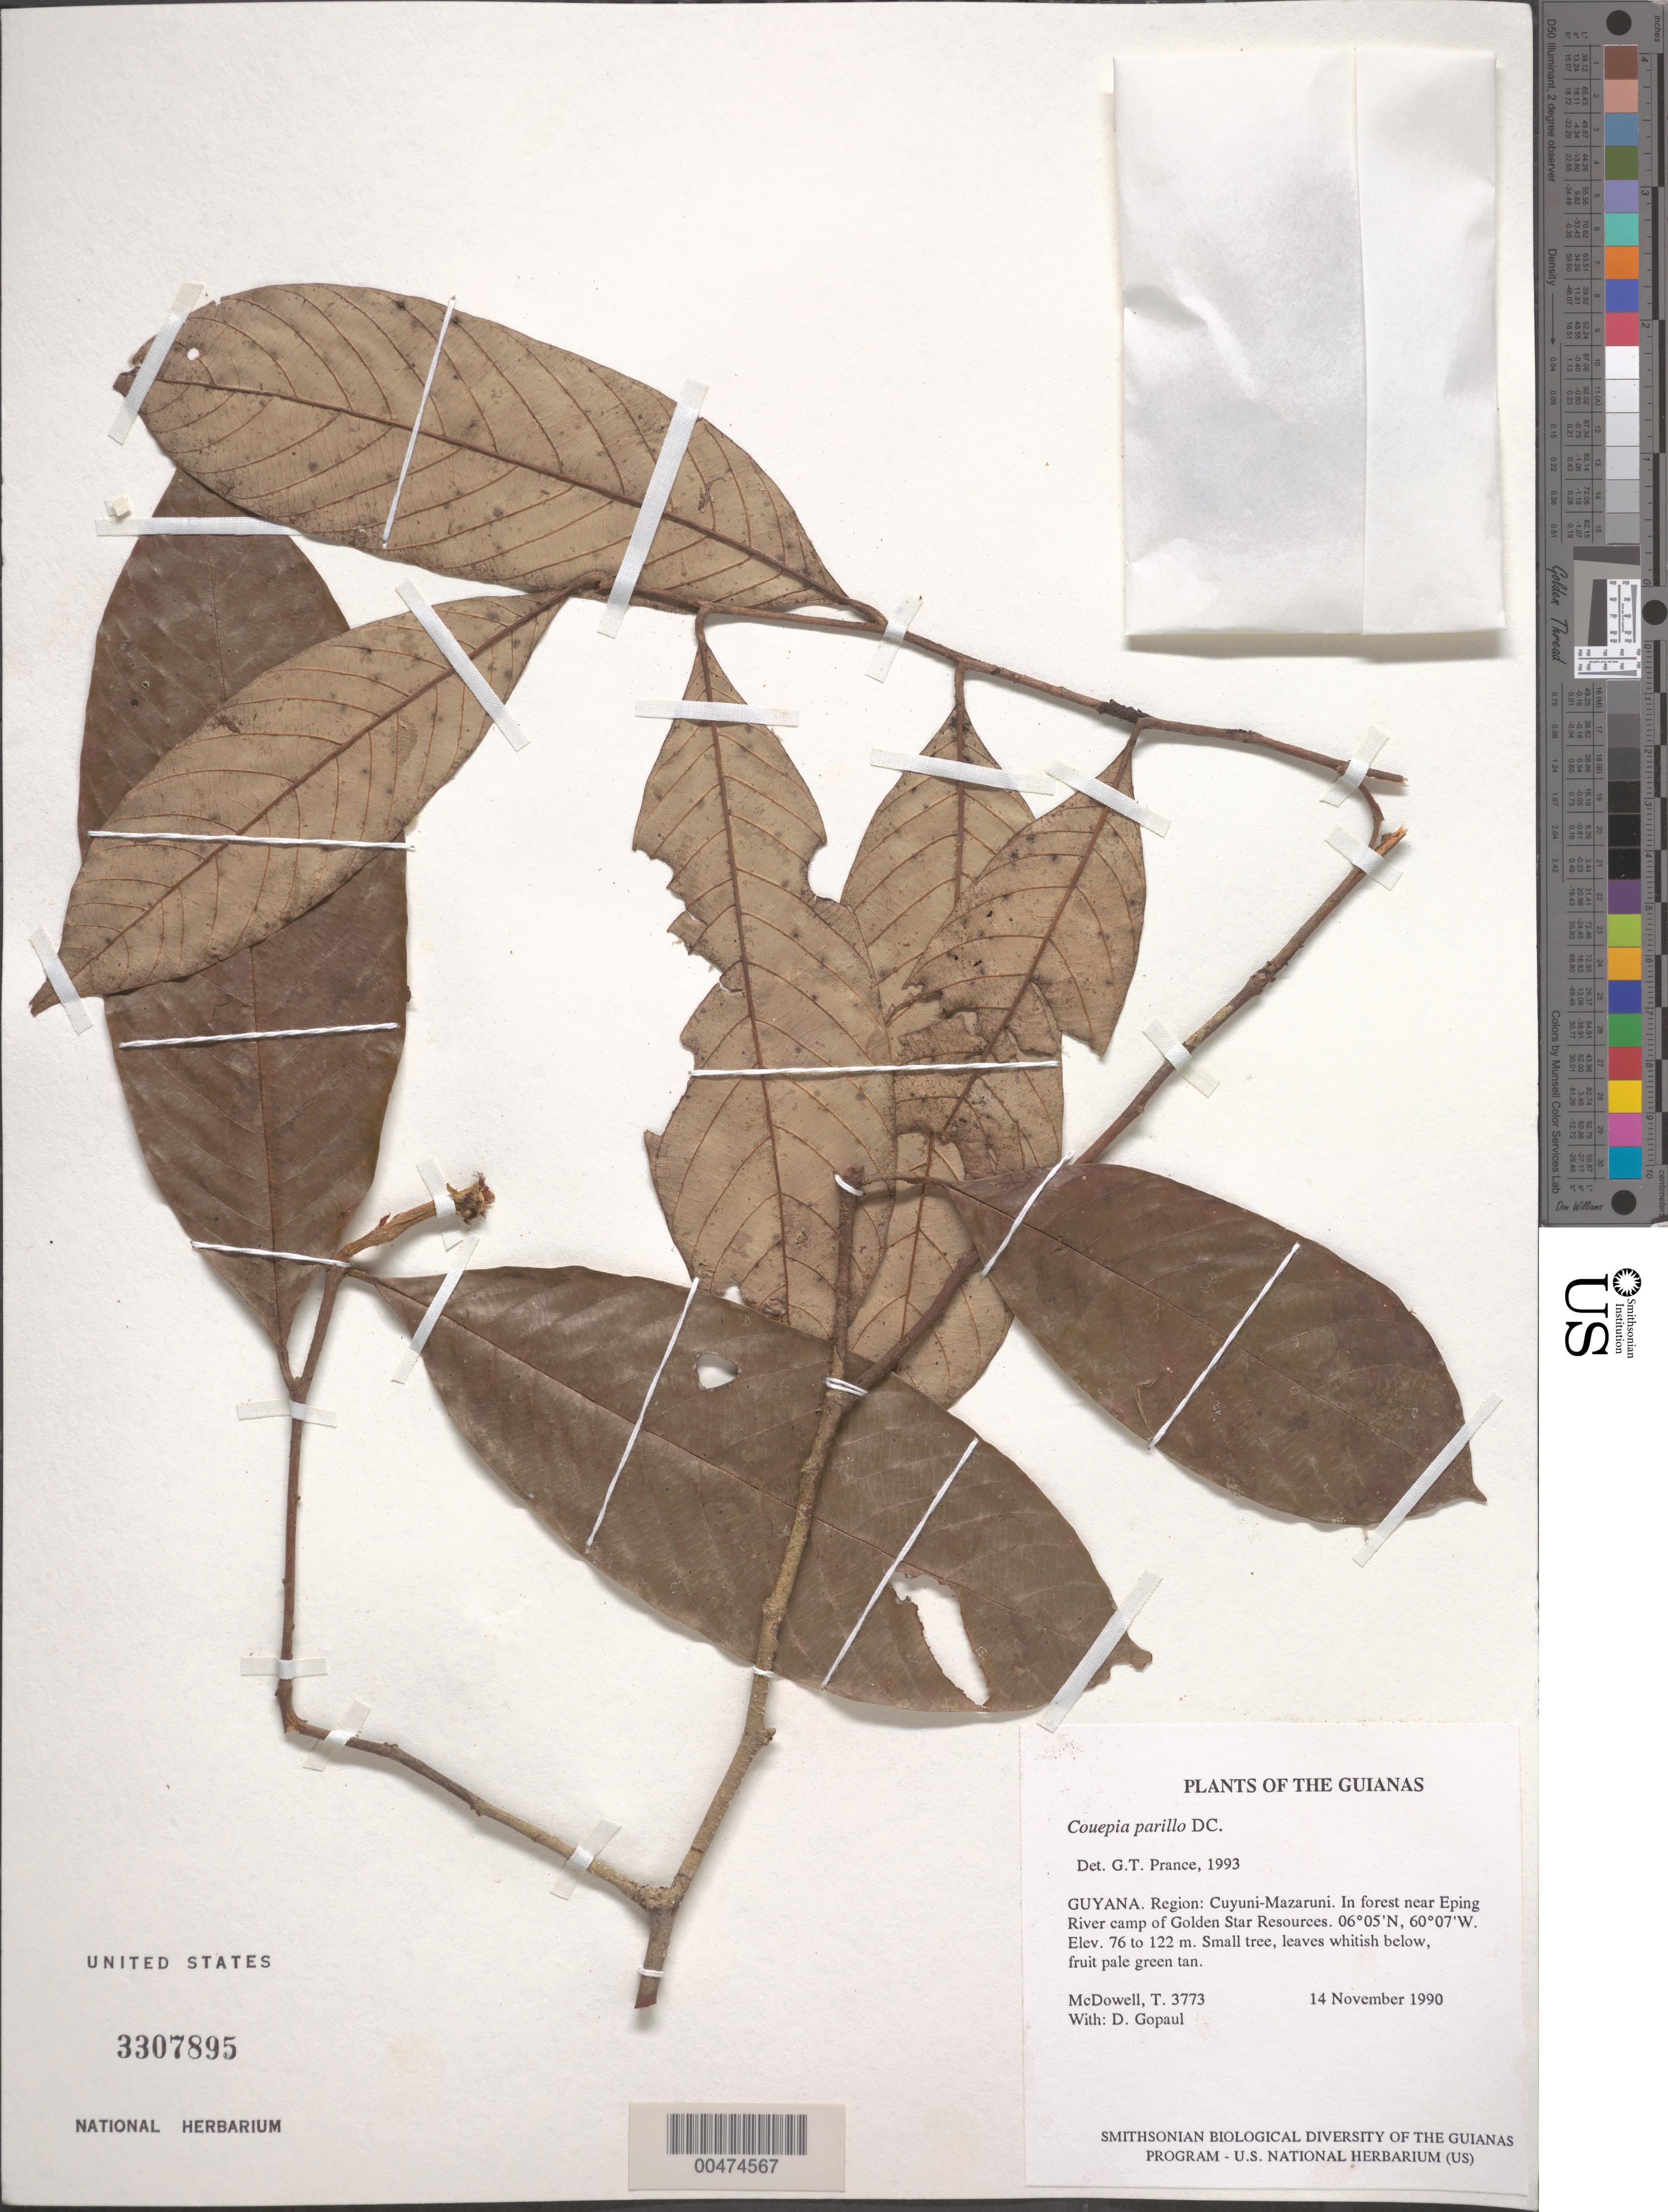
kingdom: Plantae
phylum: Tracheophyta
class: Magnoliopsida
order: Malpighiales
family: Chrysobalanaceae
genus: Gaulettia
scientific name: Gaulettia parillo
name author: (DC.) Sothers & Prance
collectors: T. McDowell & D. Gopaul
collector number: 3773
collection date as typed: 14 November 1990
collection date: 1990-11-14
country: Guyana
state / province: Cuyuni-Mazaruni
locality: Near Eping River camp of Golden Star Resources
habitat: Forest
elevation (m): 76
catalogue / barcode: US 3307895